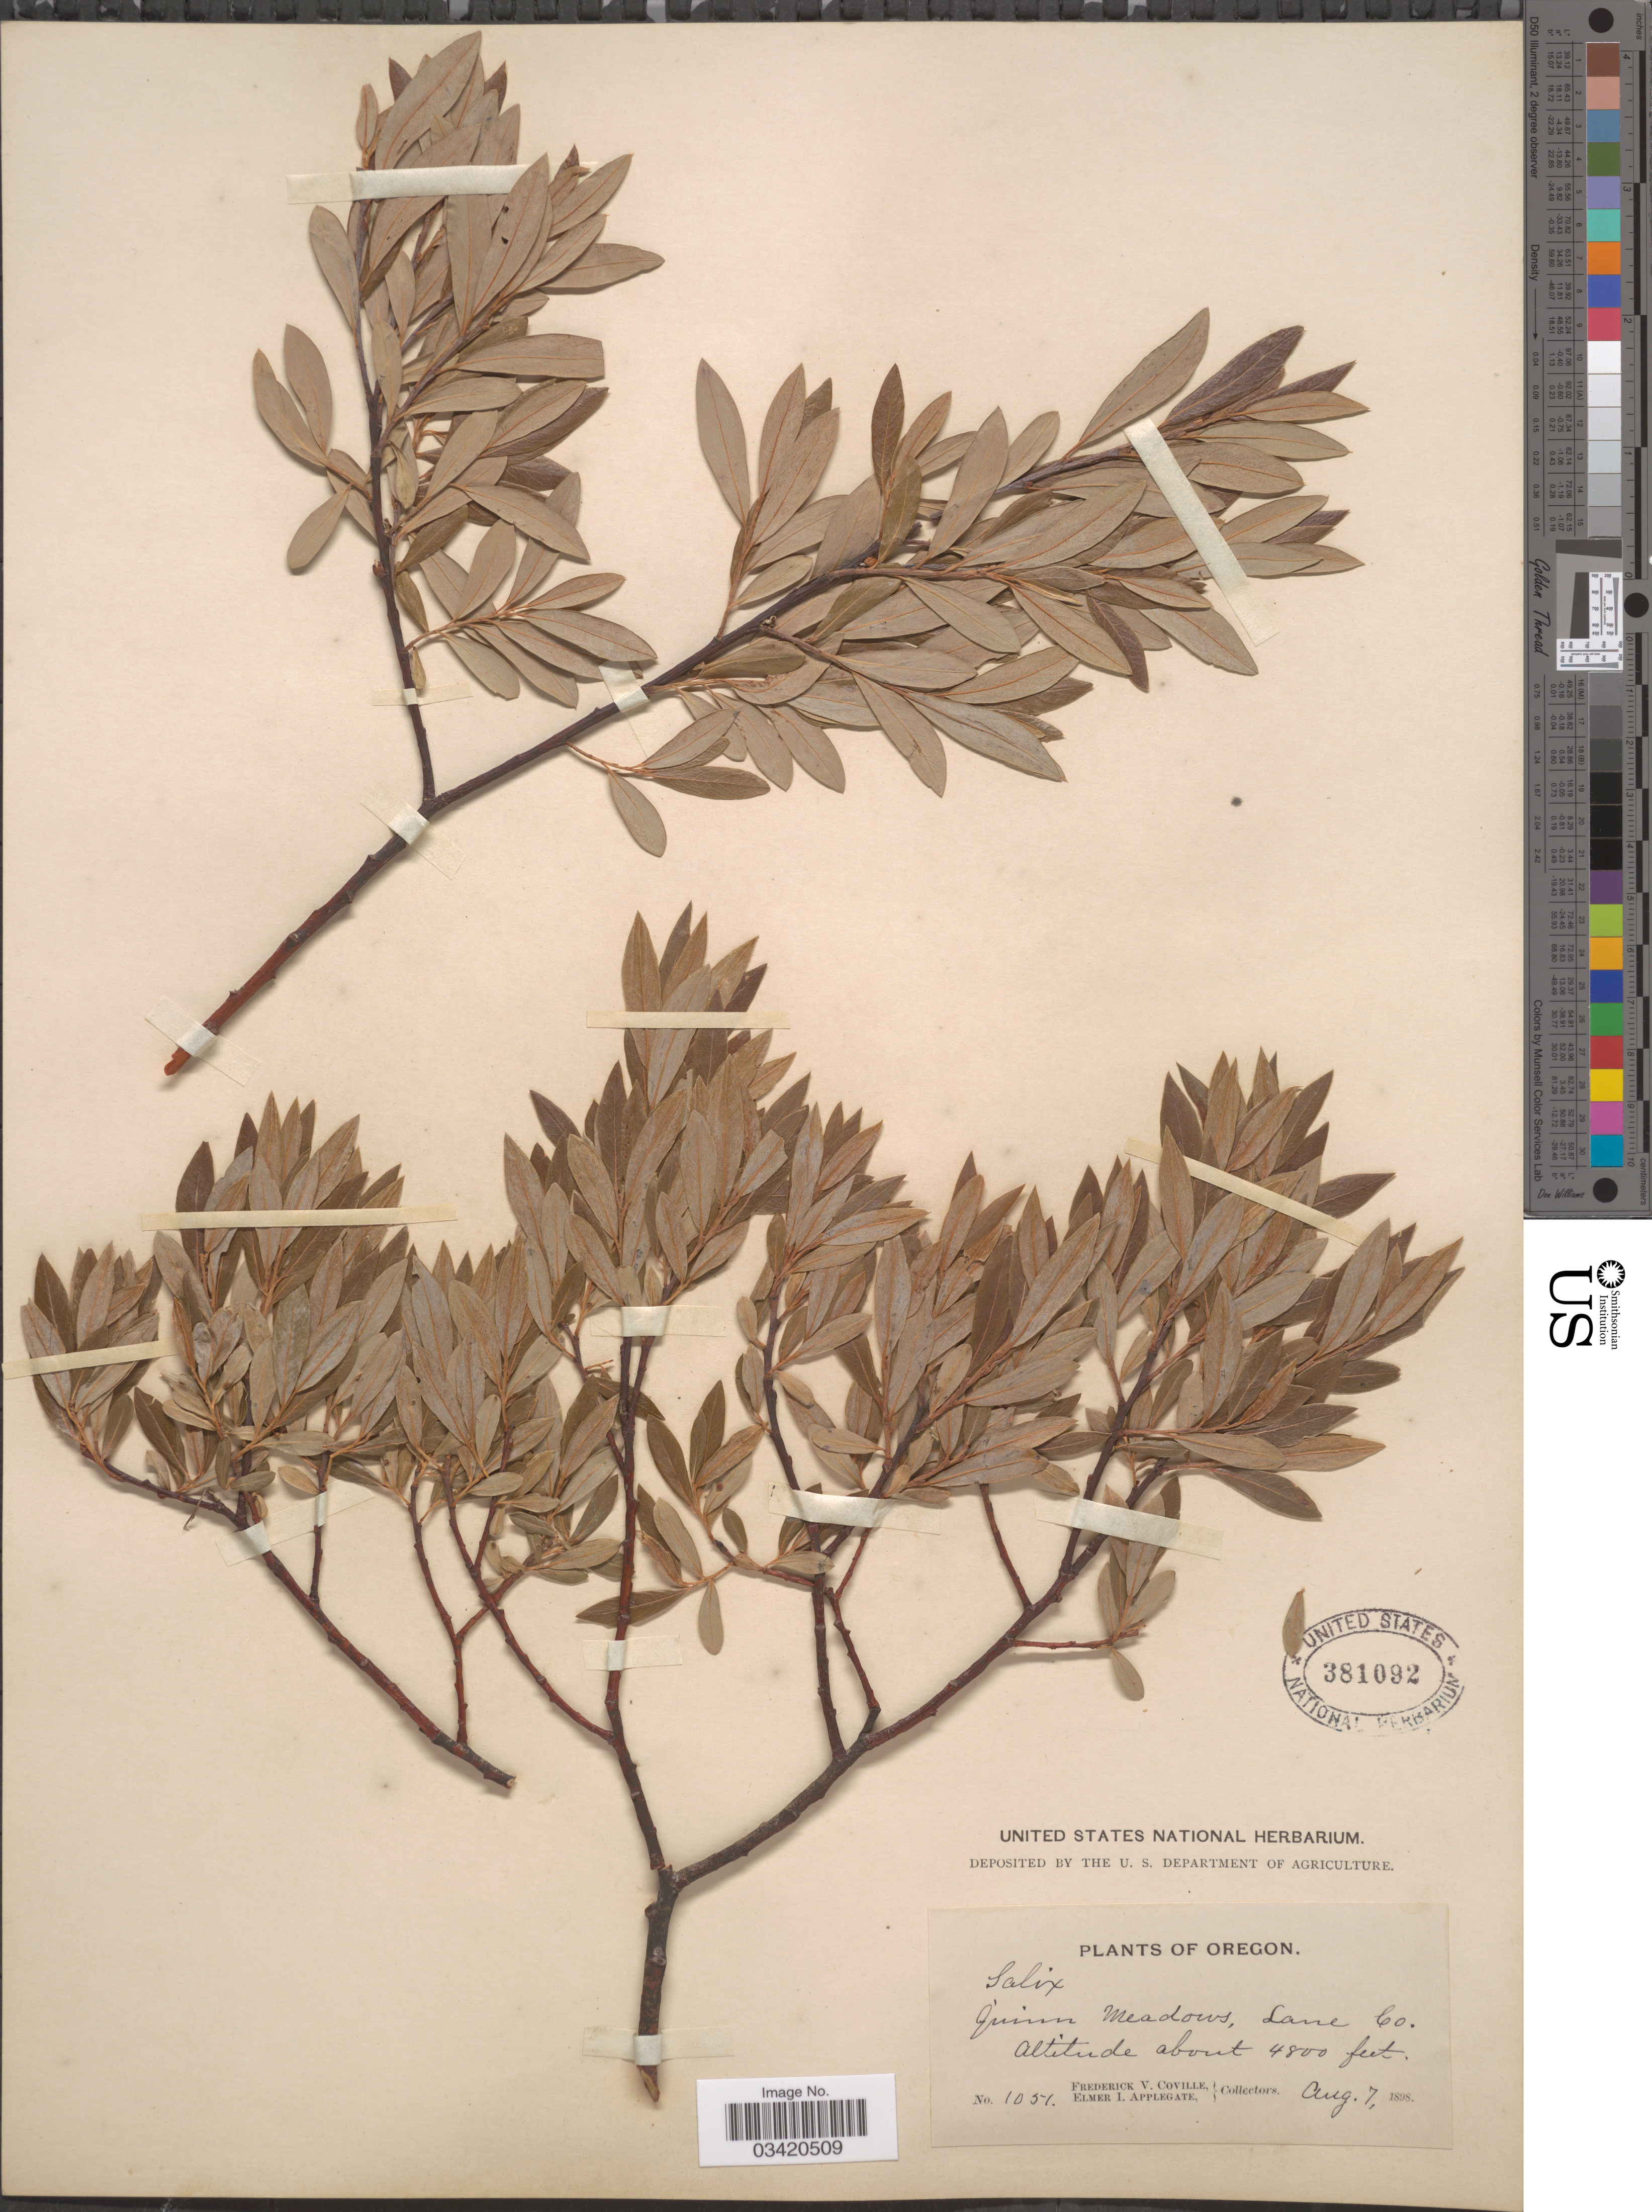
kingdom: Plantae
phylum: Tracheophyta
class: Magnoliopsida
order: Malpighiales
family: Salicaceae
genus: Salix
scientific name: Salix geyeriana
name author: Andersson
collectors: F. V. Coville & E. I. Applegate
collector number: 1051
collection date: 1898-08-07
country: United States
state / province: Oregon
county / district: Lane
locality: Quinn Meadows, Lane Co.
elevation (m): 1463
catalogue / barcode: US 381092